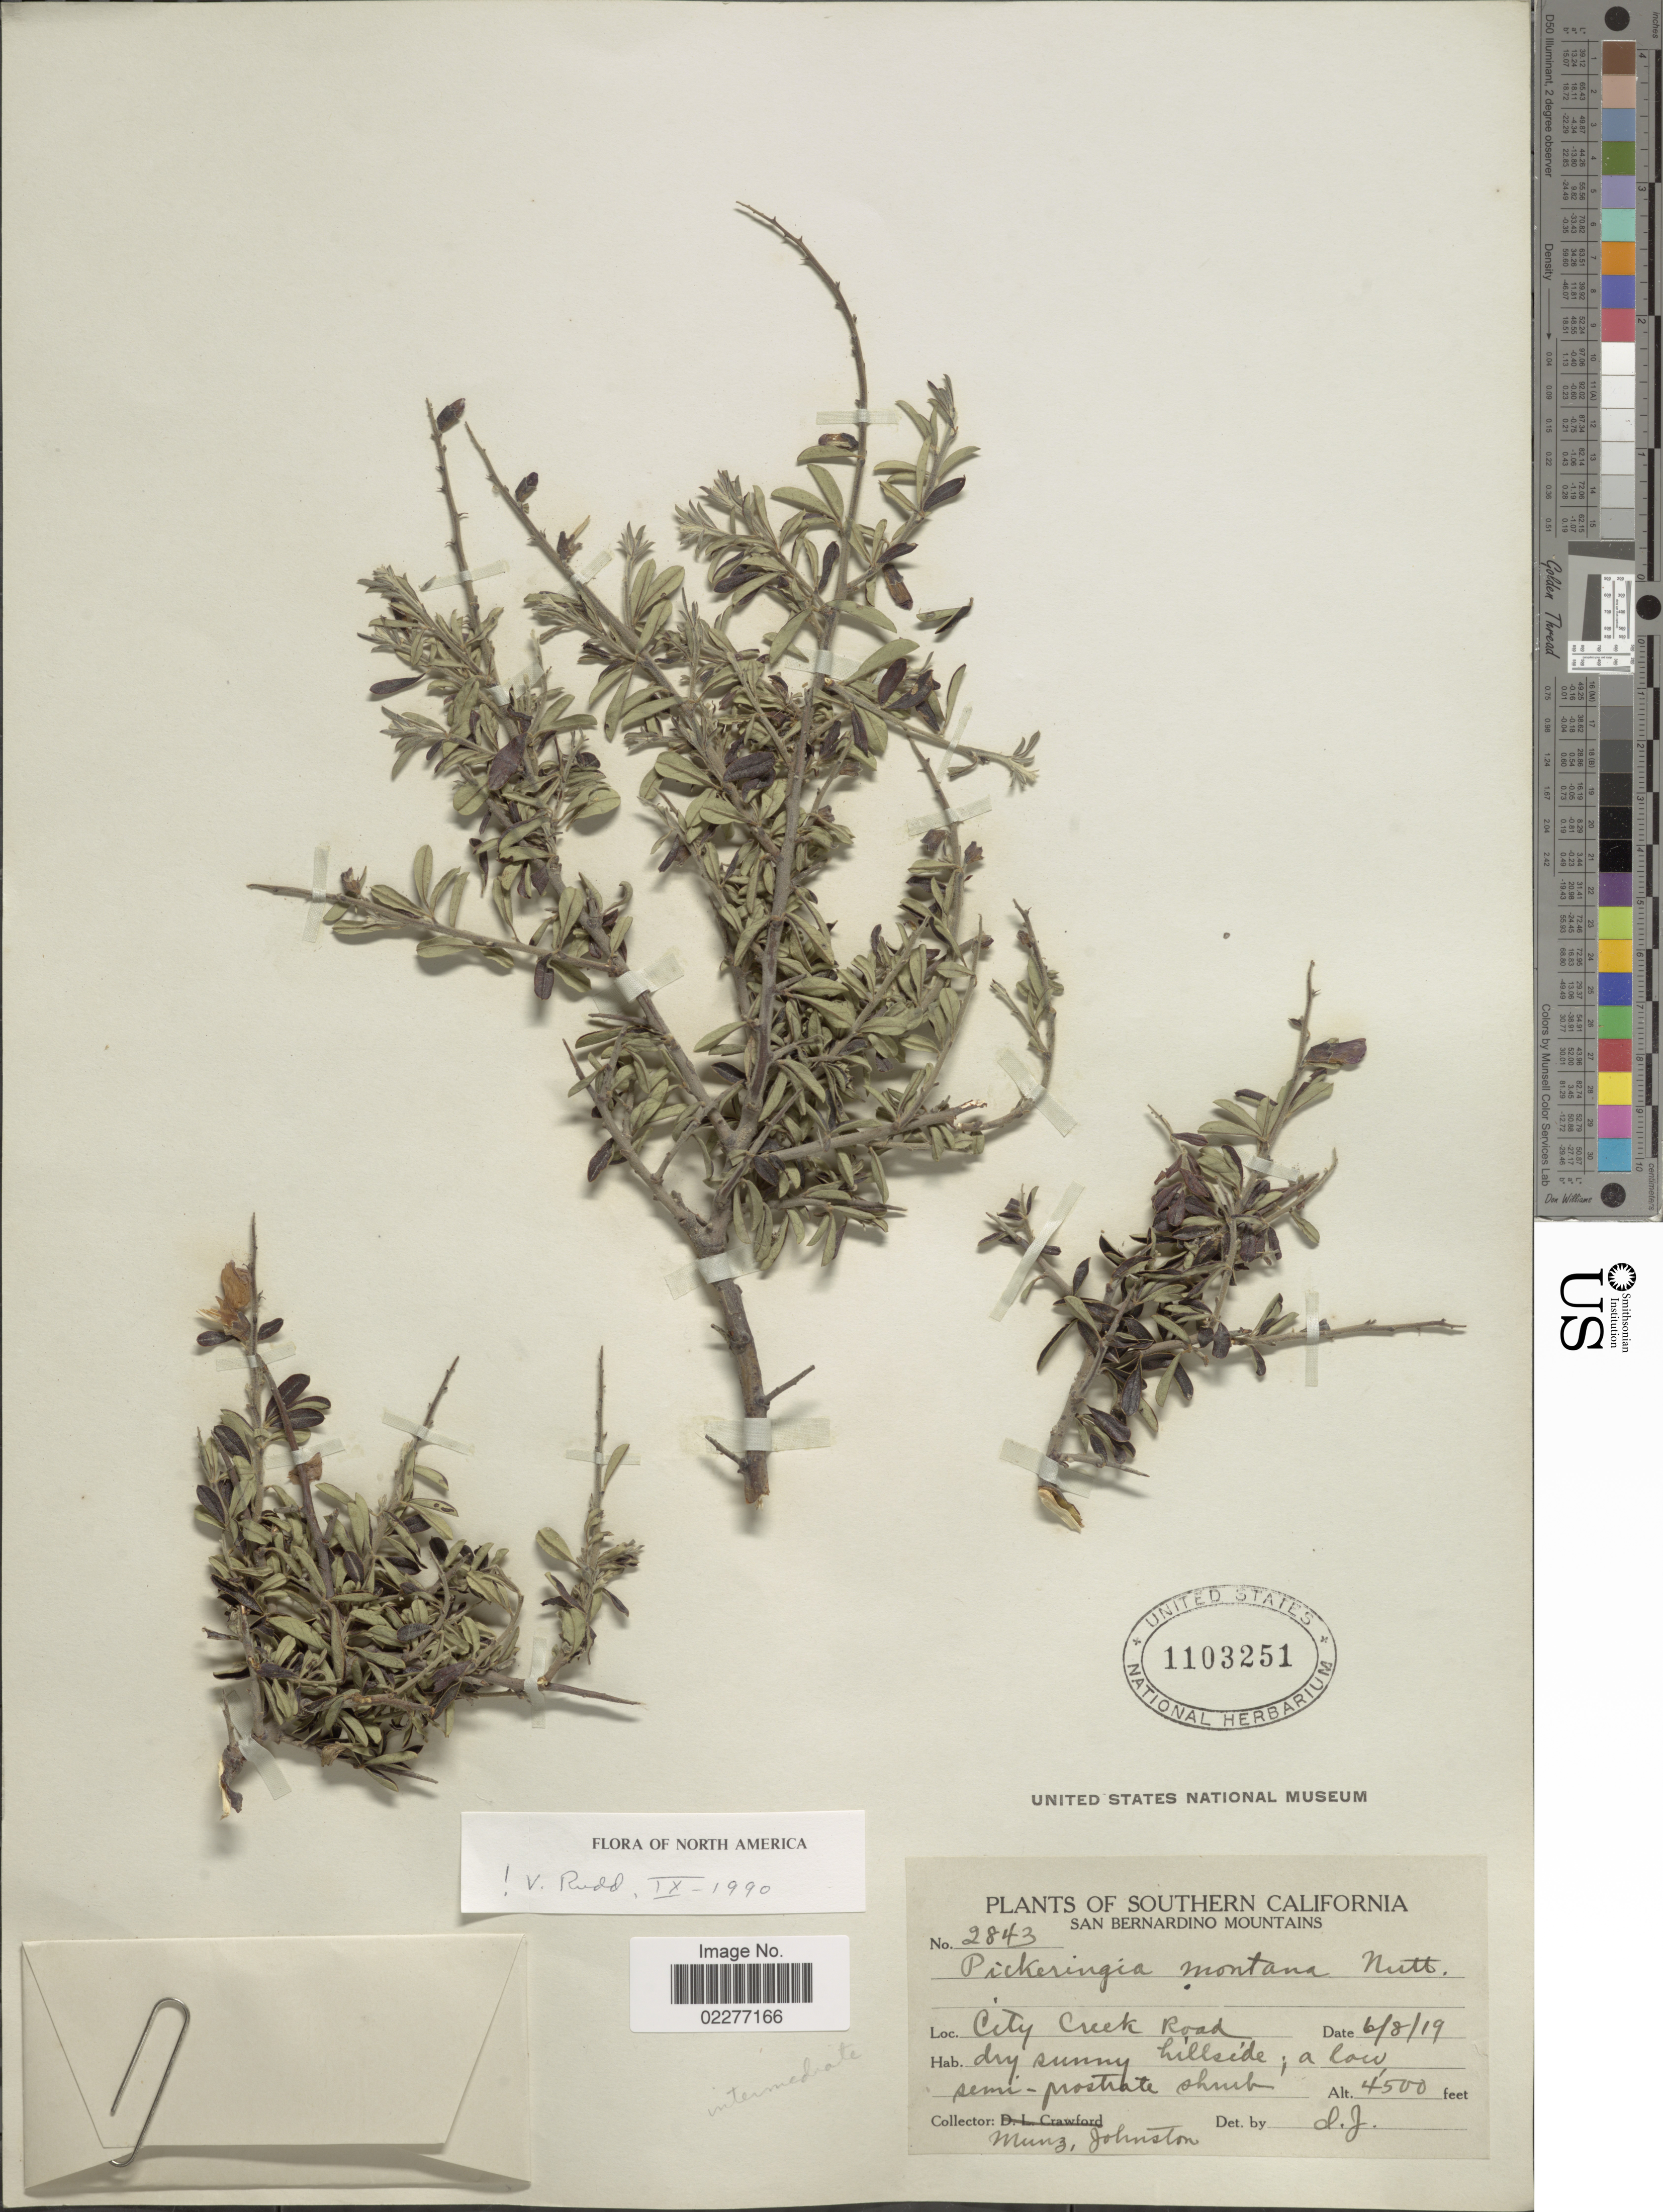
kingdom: Plantae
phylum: Tracheophyta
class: Magnoliopsida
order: Fabales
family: Fabaceae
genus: Pickeringia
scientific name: Pickeringia montana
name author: Nutt. ex Torr. & A. Gray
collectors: -. Munz & Johnston, --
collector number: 2843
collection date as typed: Transcribed d/m/y: 8/6/19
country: United States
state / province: California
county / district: San Bernardino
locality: Southern California, San Bernardino Mountains, City Creek Road, dry sunny hillside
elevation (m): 1372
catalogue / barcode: US 1103251